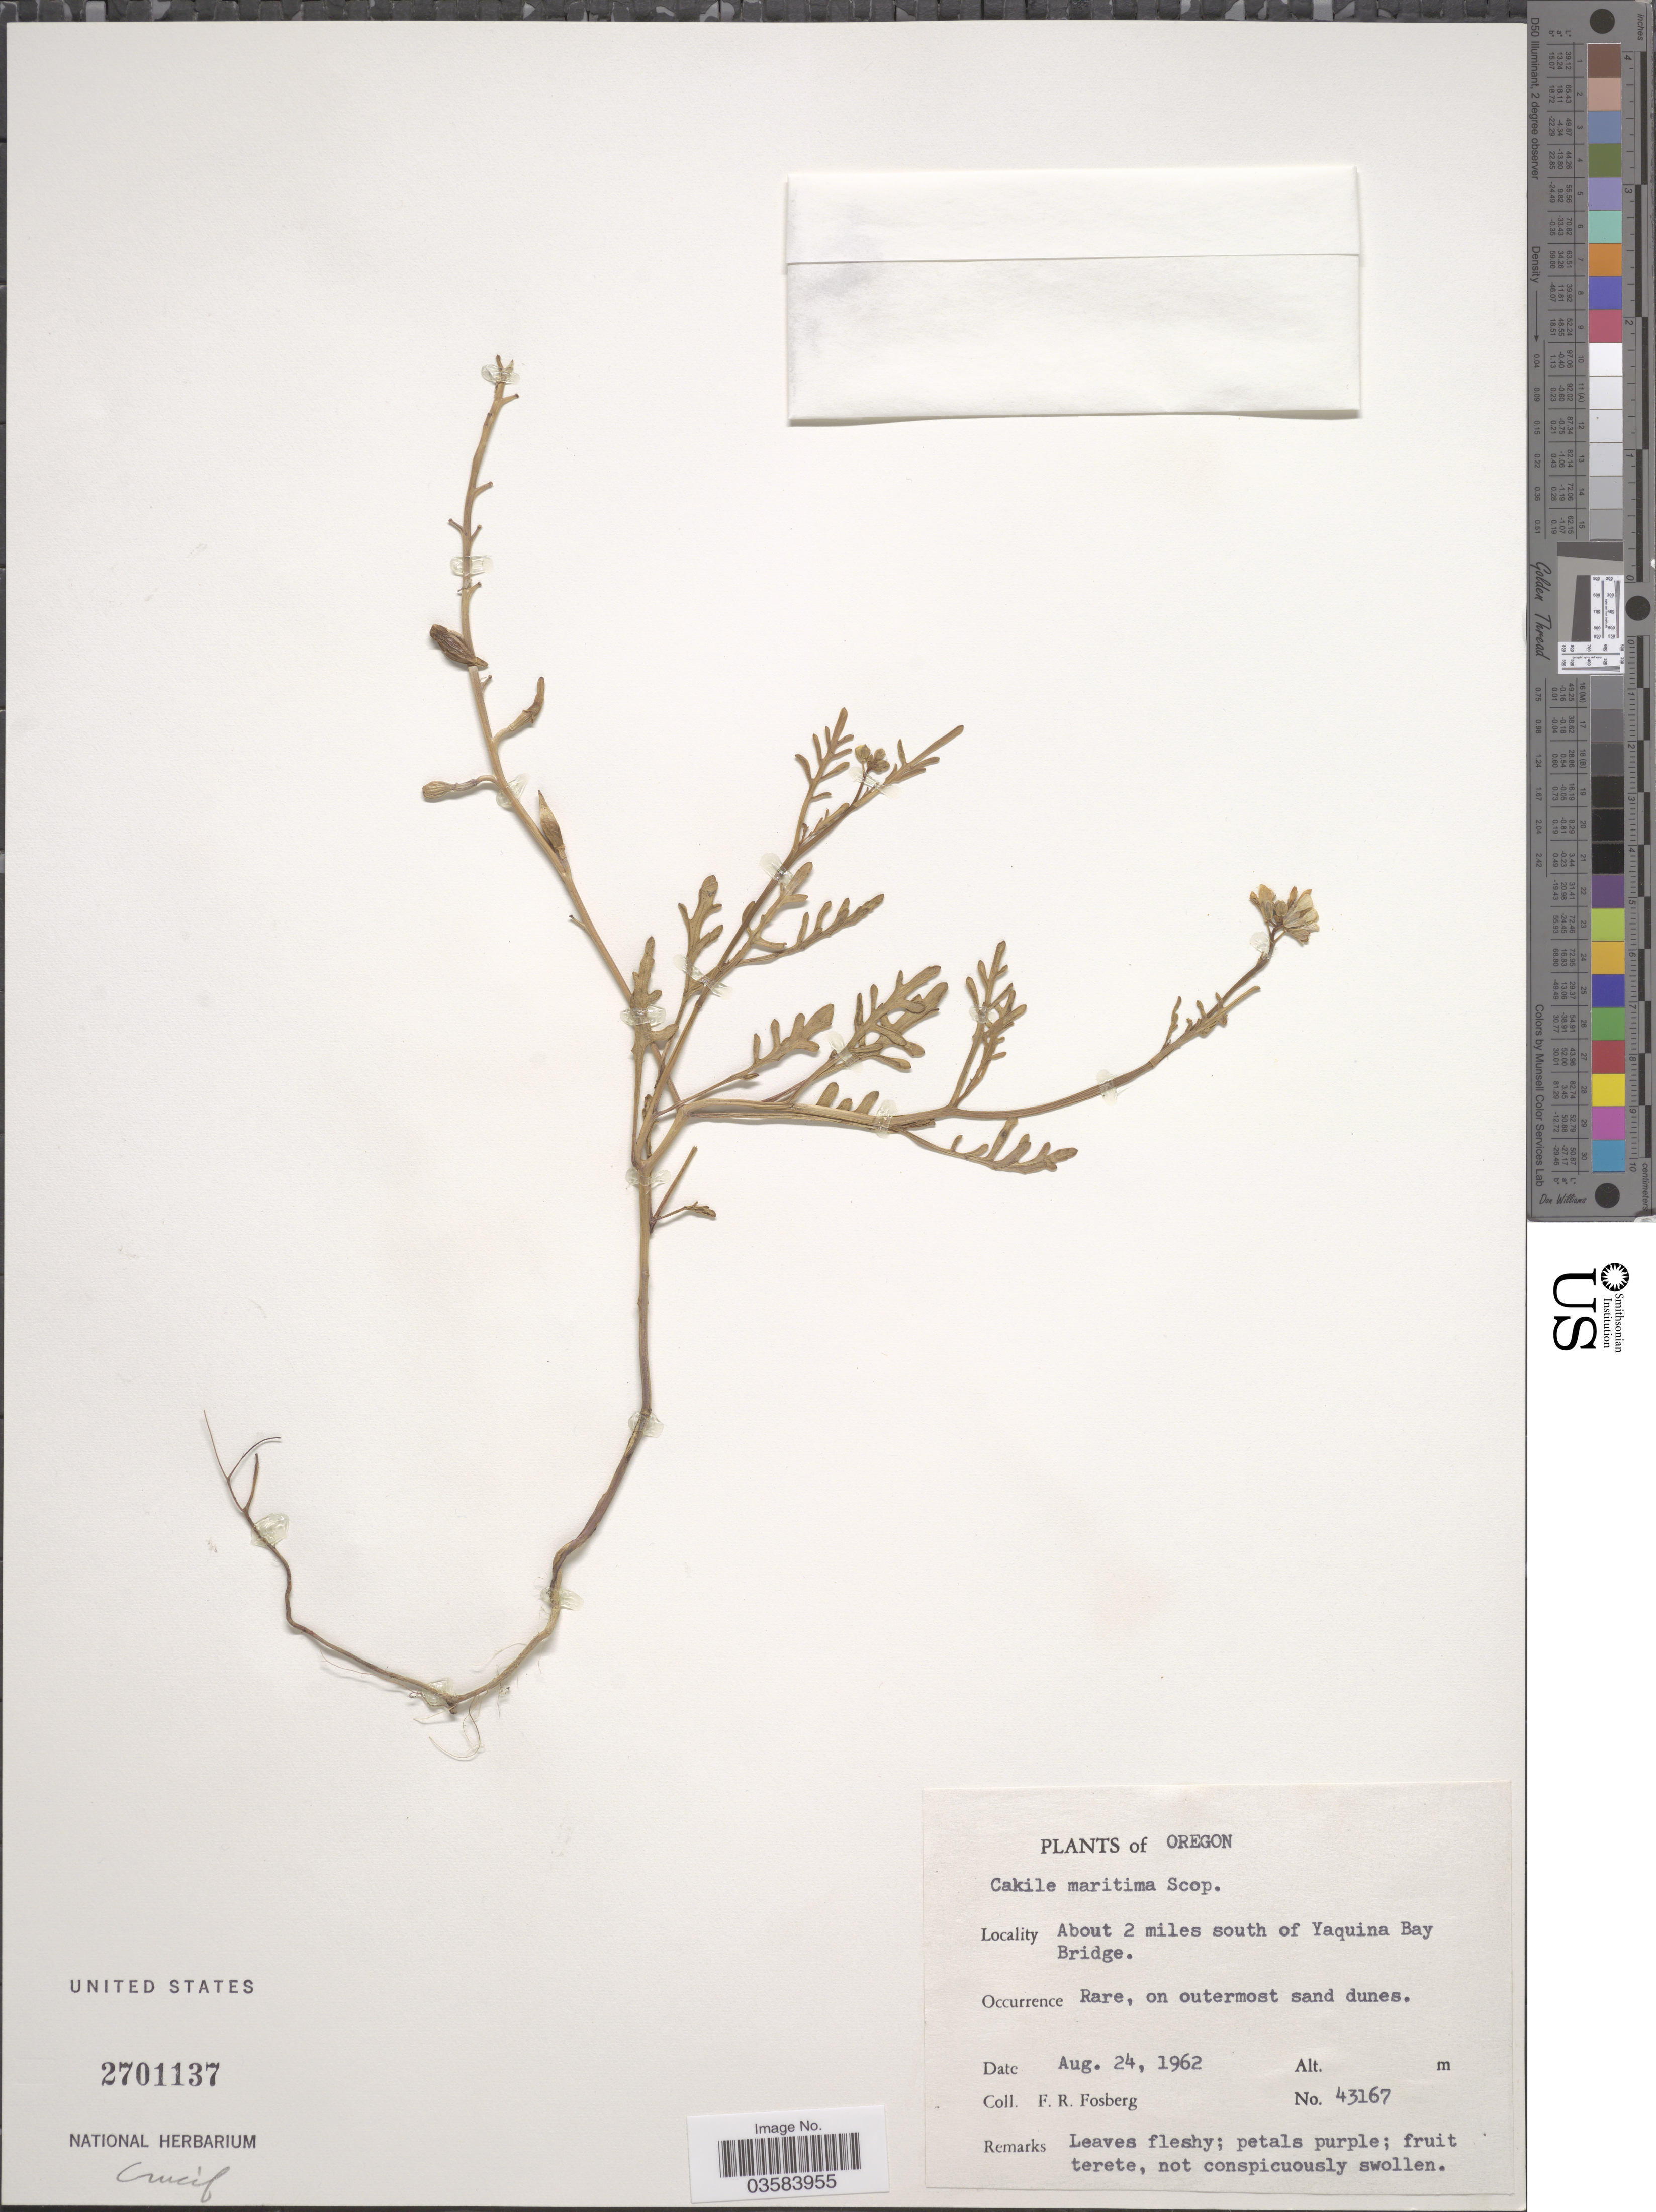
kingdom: Plantae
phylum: Tracheophyta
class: Magnoliopsida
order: Brassicales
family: Brassicaceae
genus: Cakile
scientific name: Cakile maritima subsp. maritima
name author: Scop.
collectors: F. R. Fosberg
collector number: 43167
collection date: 1962-08-24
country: United States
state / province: Oregon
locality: About 2 miles south of Yaquina Bay Bridge.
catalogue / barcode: US 2701137